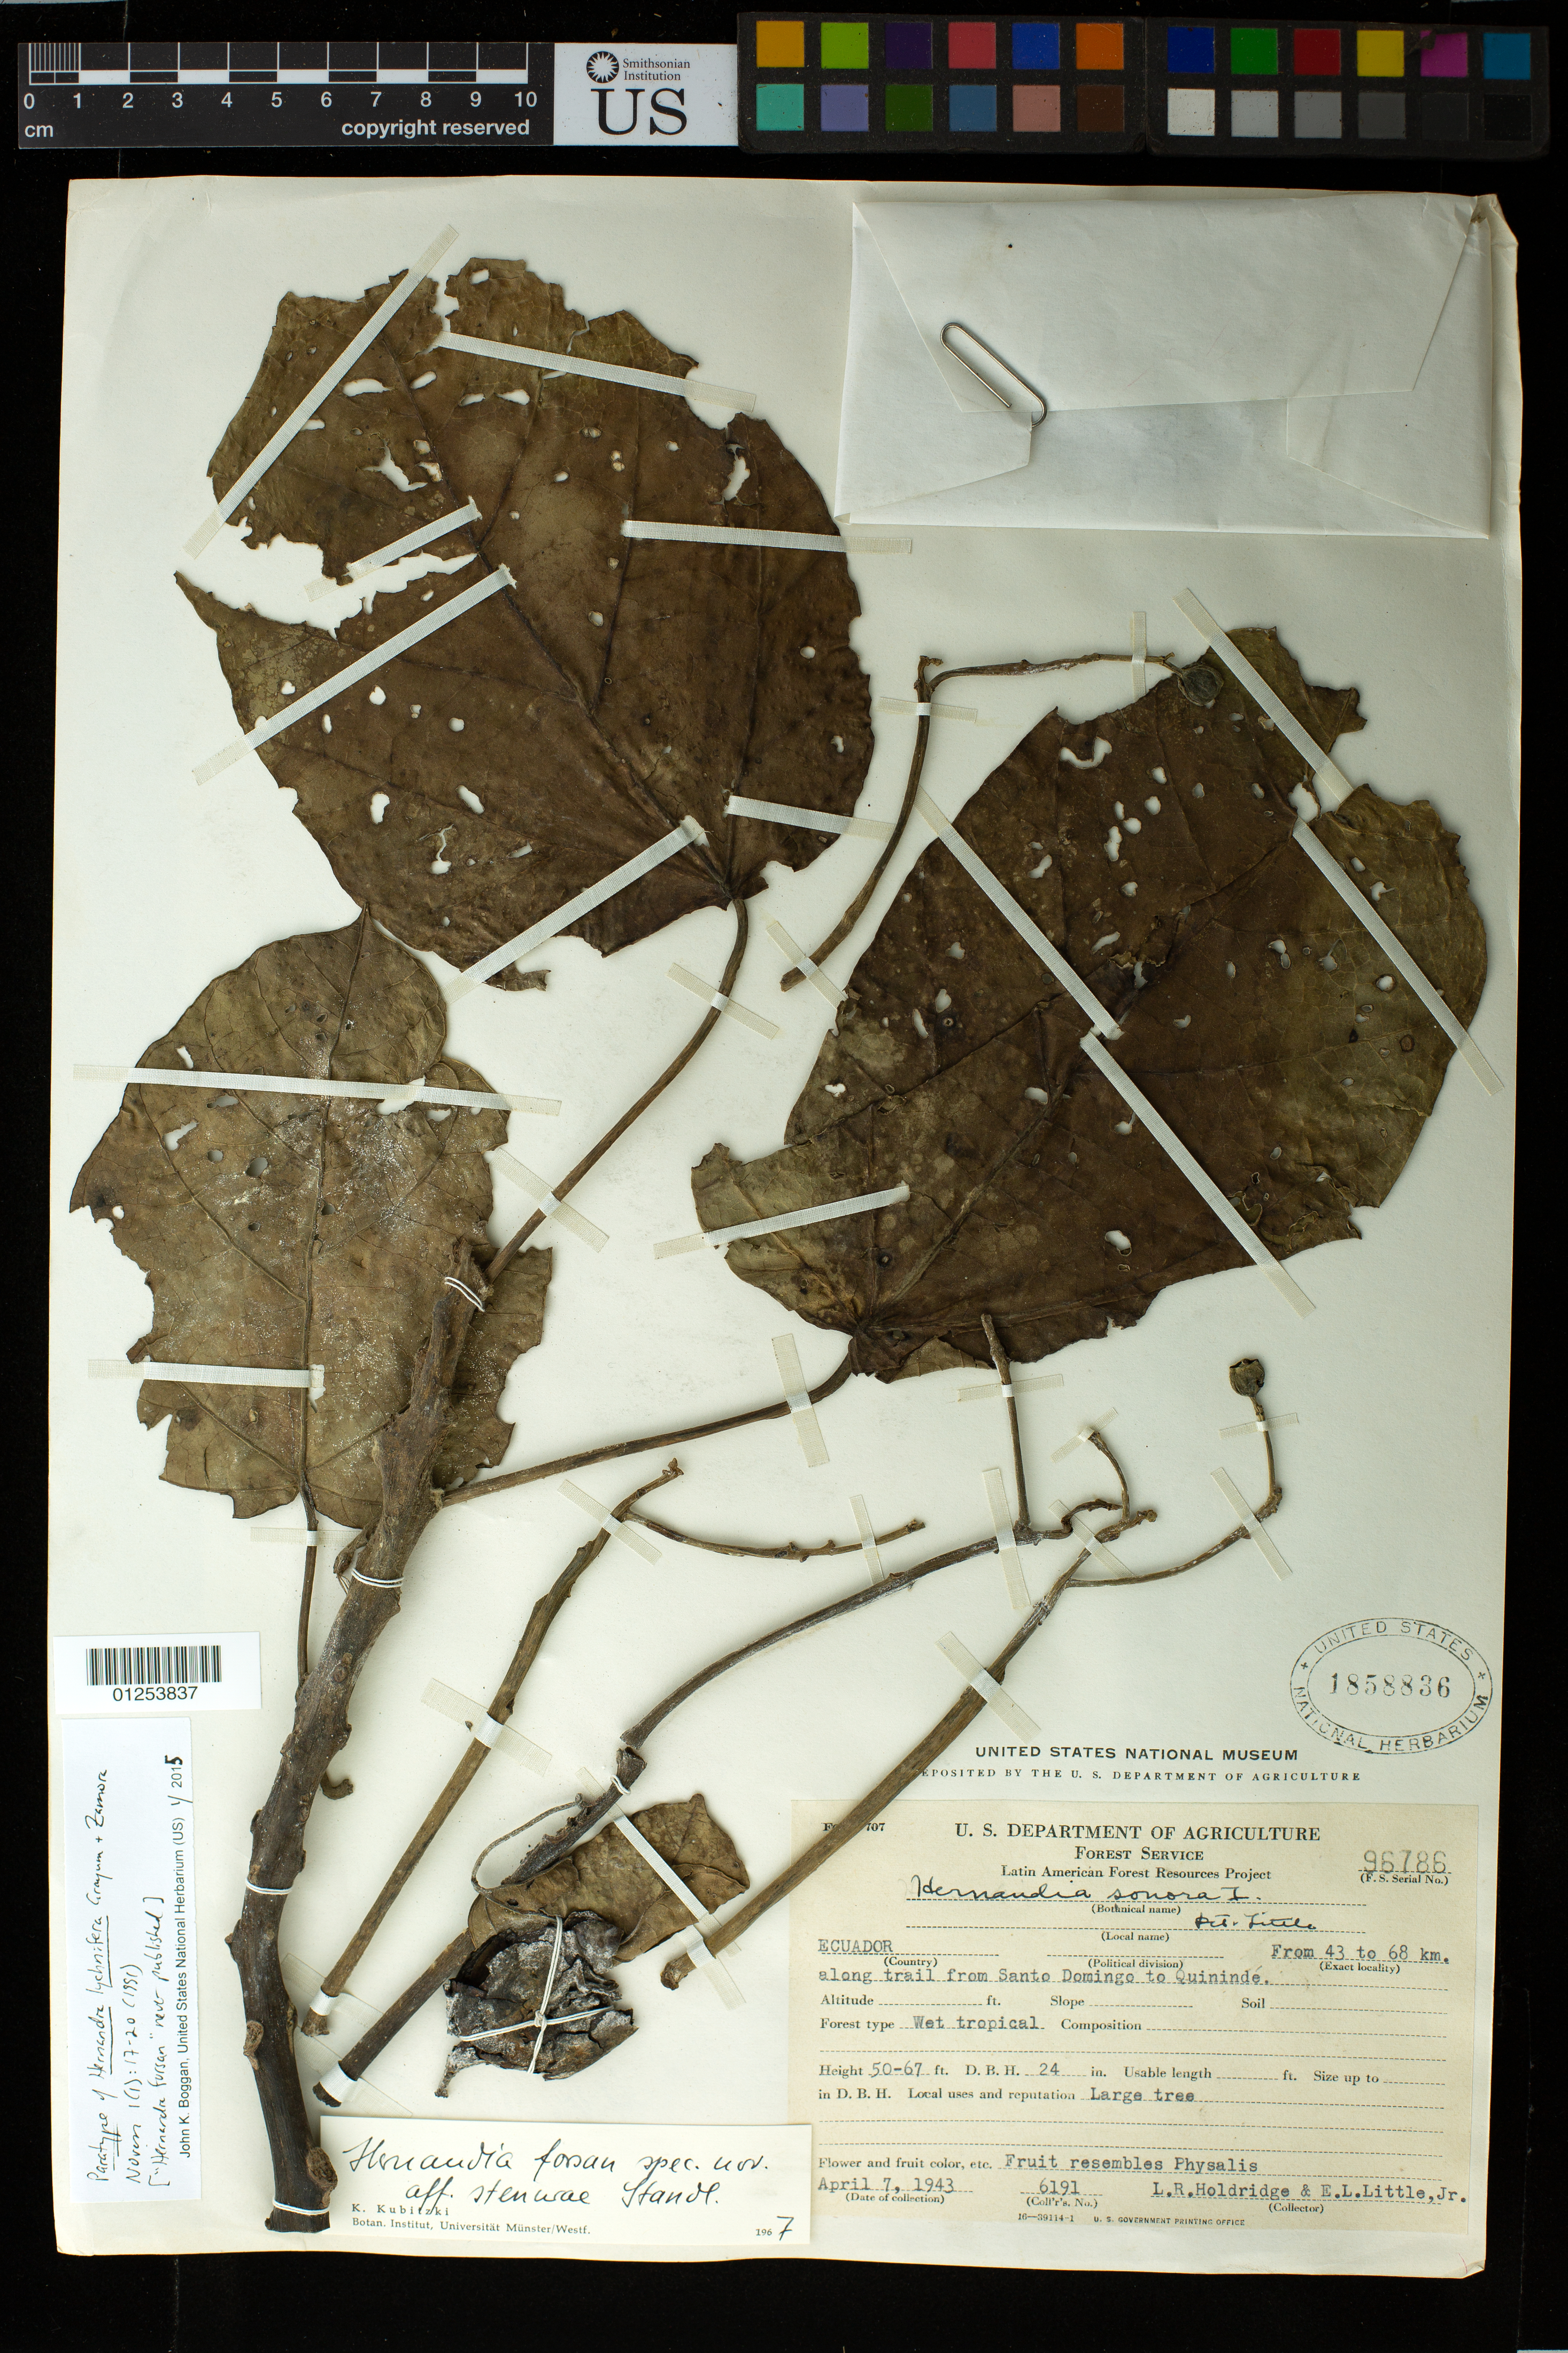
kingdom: Plantae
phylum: Tracheophyta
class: Magnoliopsida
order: Laurales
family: Hernandiaceae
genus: Hernandia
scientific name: Hernandia lychnifera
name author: Grayum & N. Zamora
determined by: Boggan, J. K., (US), NMNH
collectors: L. Holdridge & E. L. Little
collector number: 6191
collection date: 1943-04-07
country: Ecuador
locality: From 43 to 68 km. along trail from Santo Domingo to Quininde.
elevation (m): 15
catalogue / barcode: US 1858836